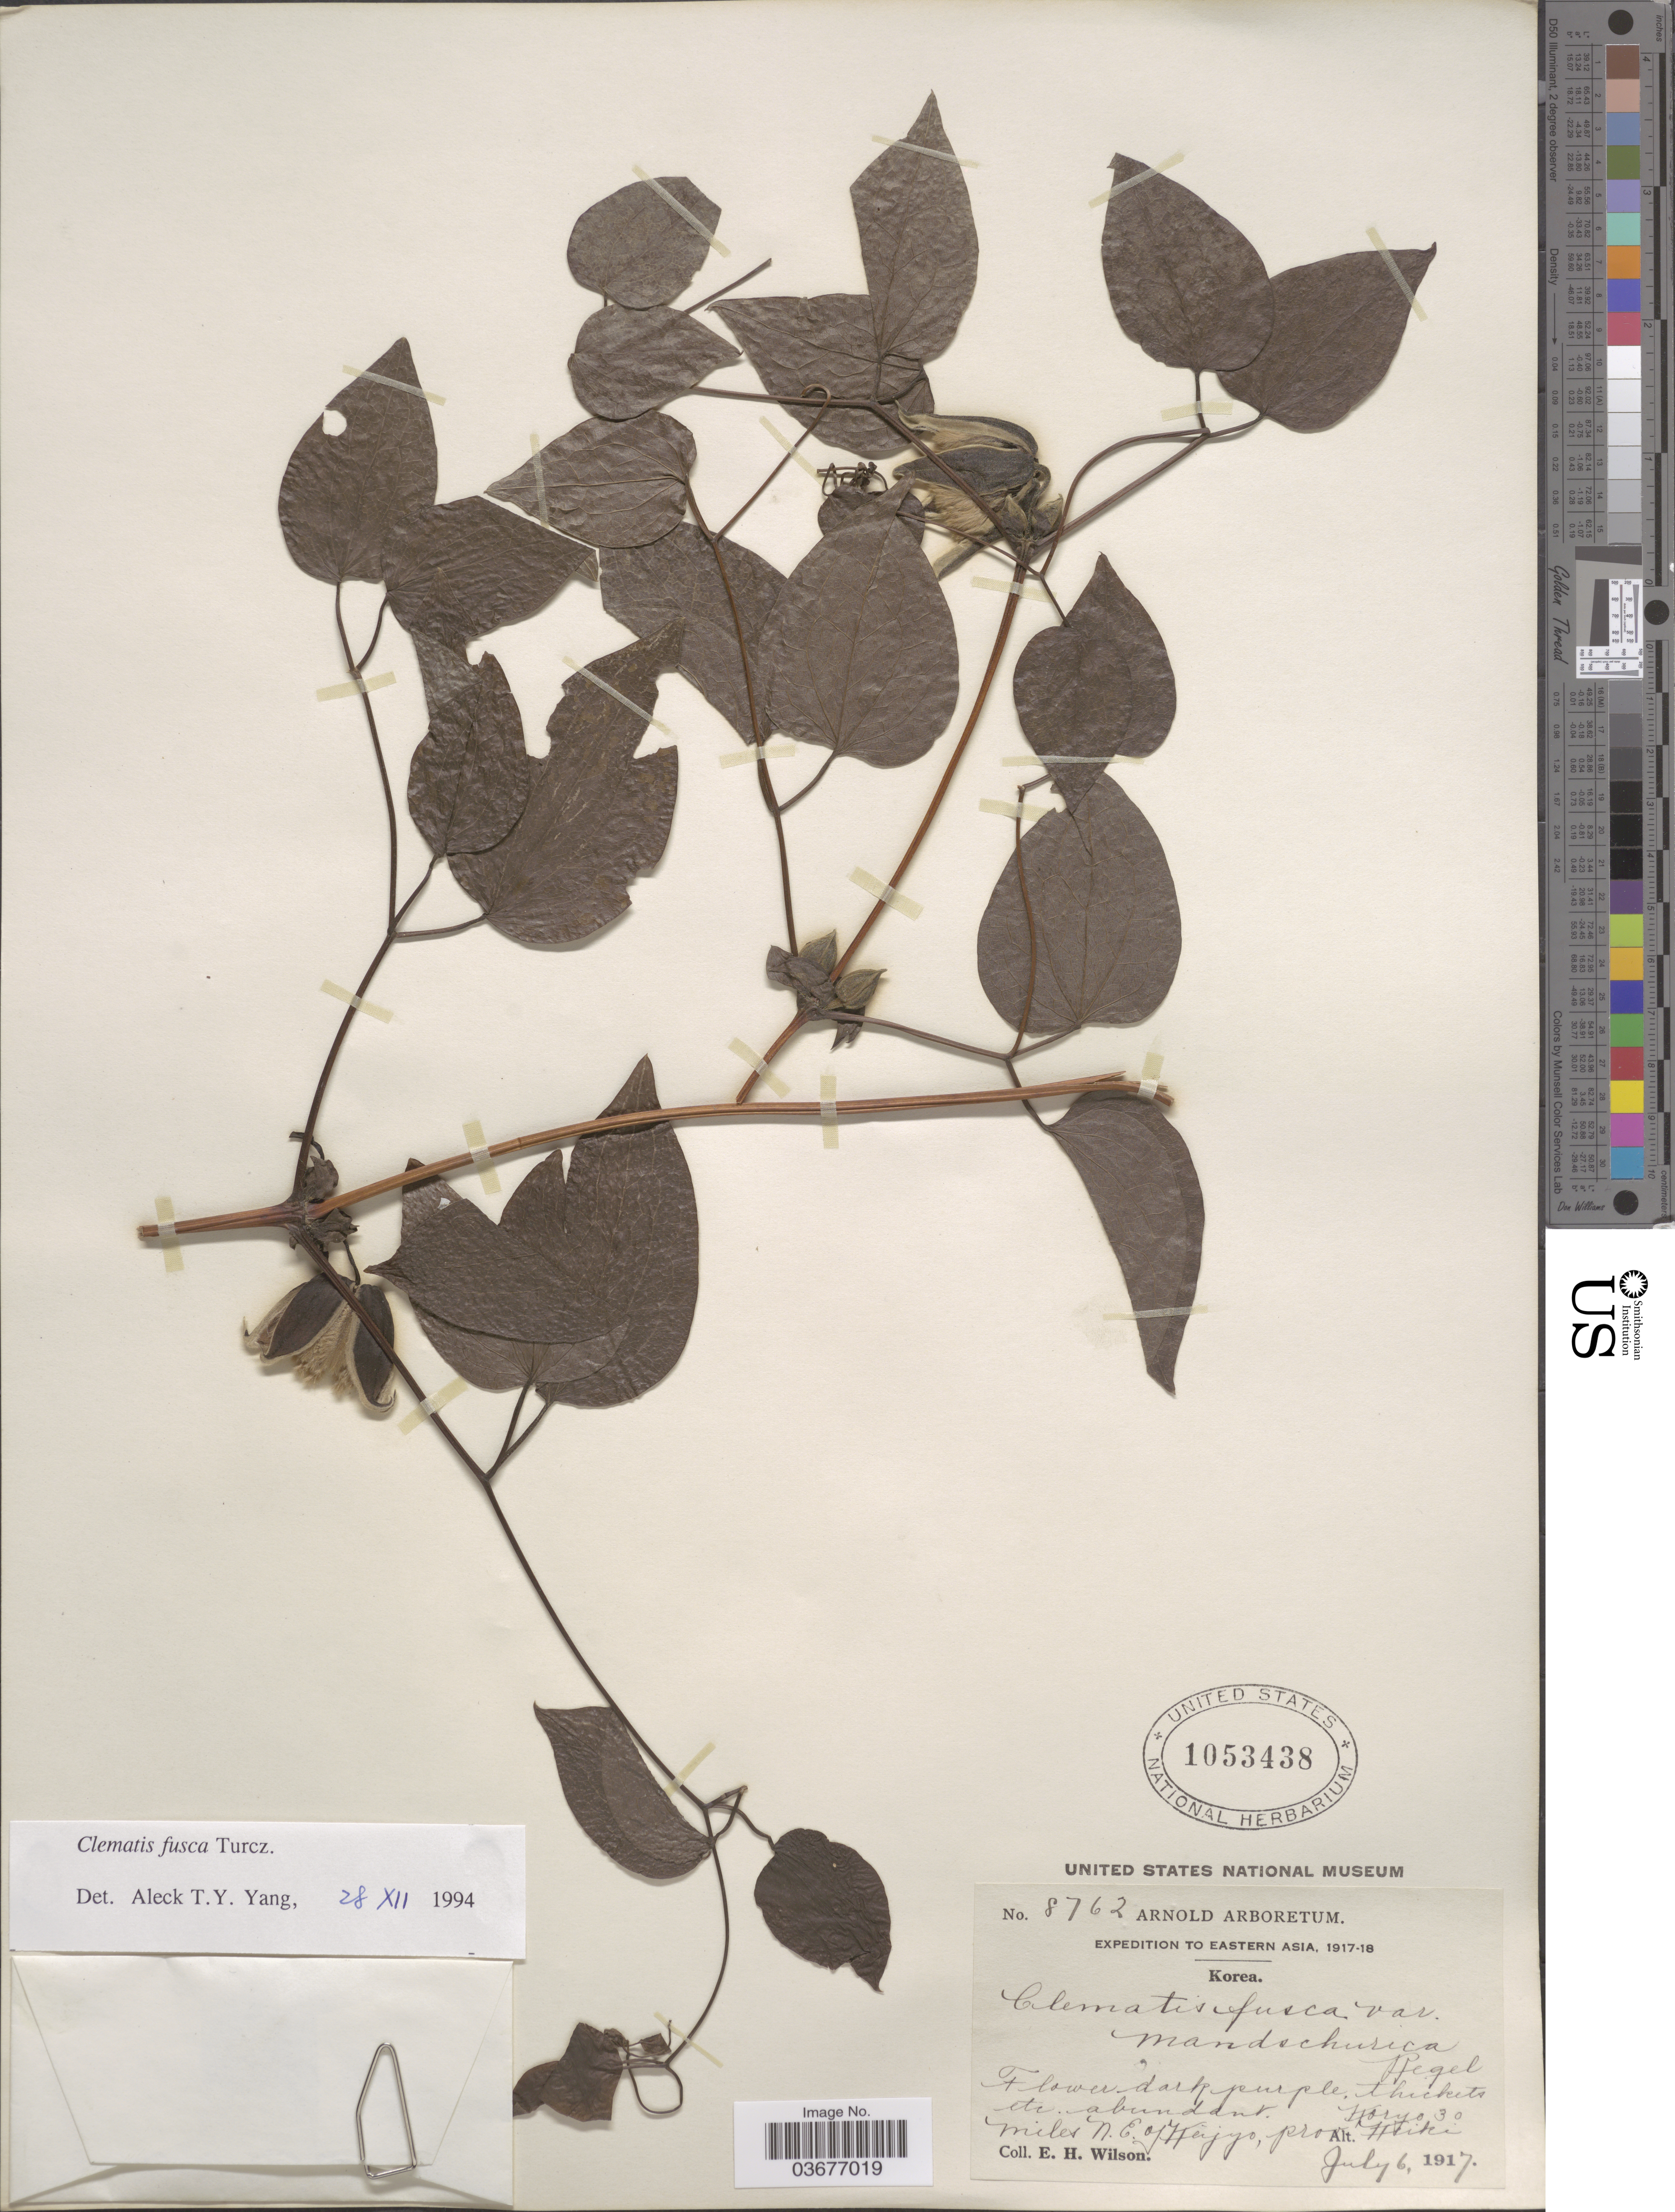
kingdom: Plantae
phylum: Tracheophyta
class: Magnoliopsida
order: Ranunculales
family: Ranunculaceae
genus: Clematis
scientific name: Clematis fusca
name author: Turcz.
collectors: E. Wilson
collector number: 8762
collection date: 1917-07-06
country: South Korea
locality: Eastern Asia. Koryo 30 miles N. E. of Keijyo, Prov. Keiki.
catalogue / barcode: US 1053438